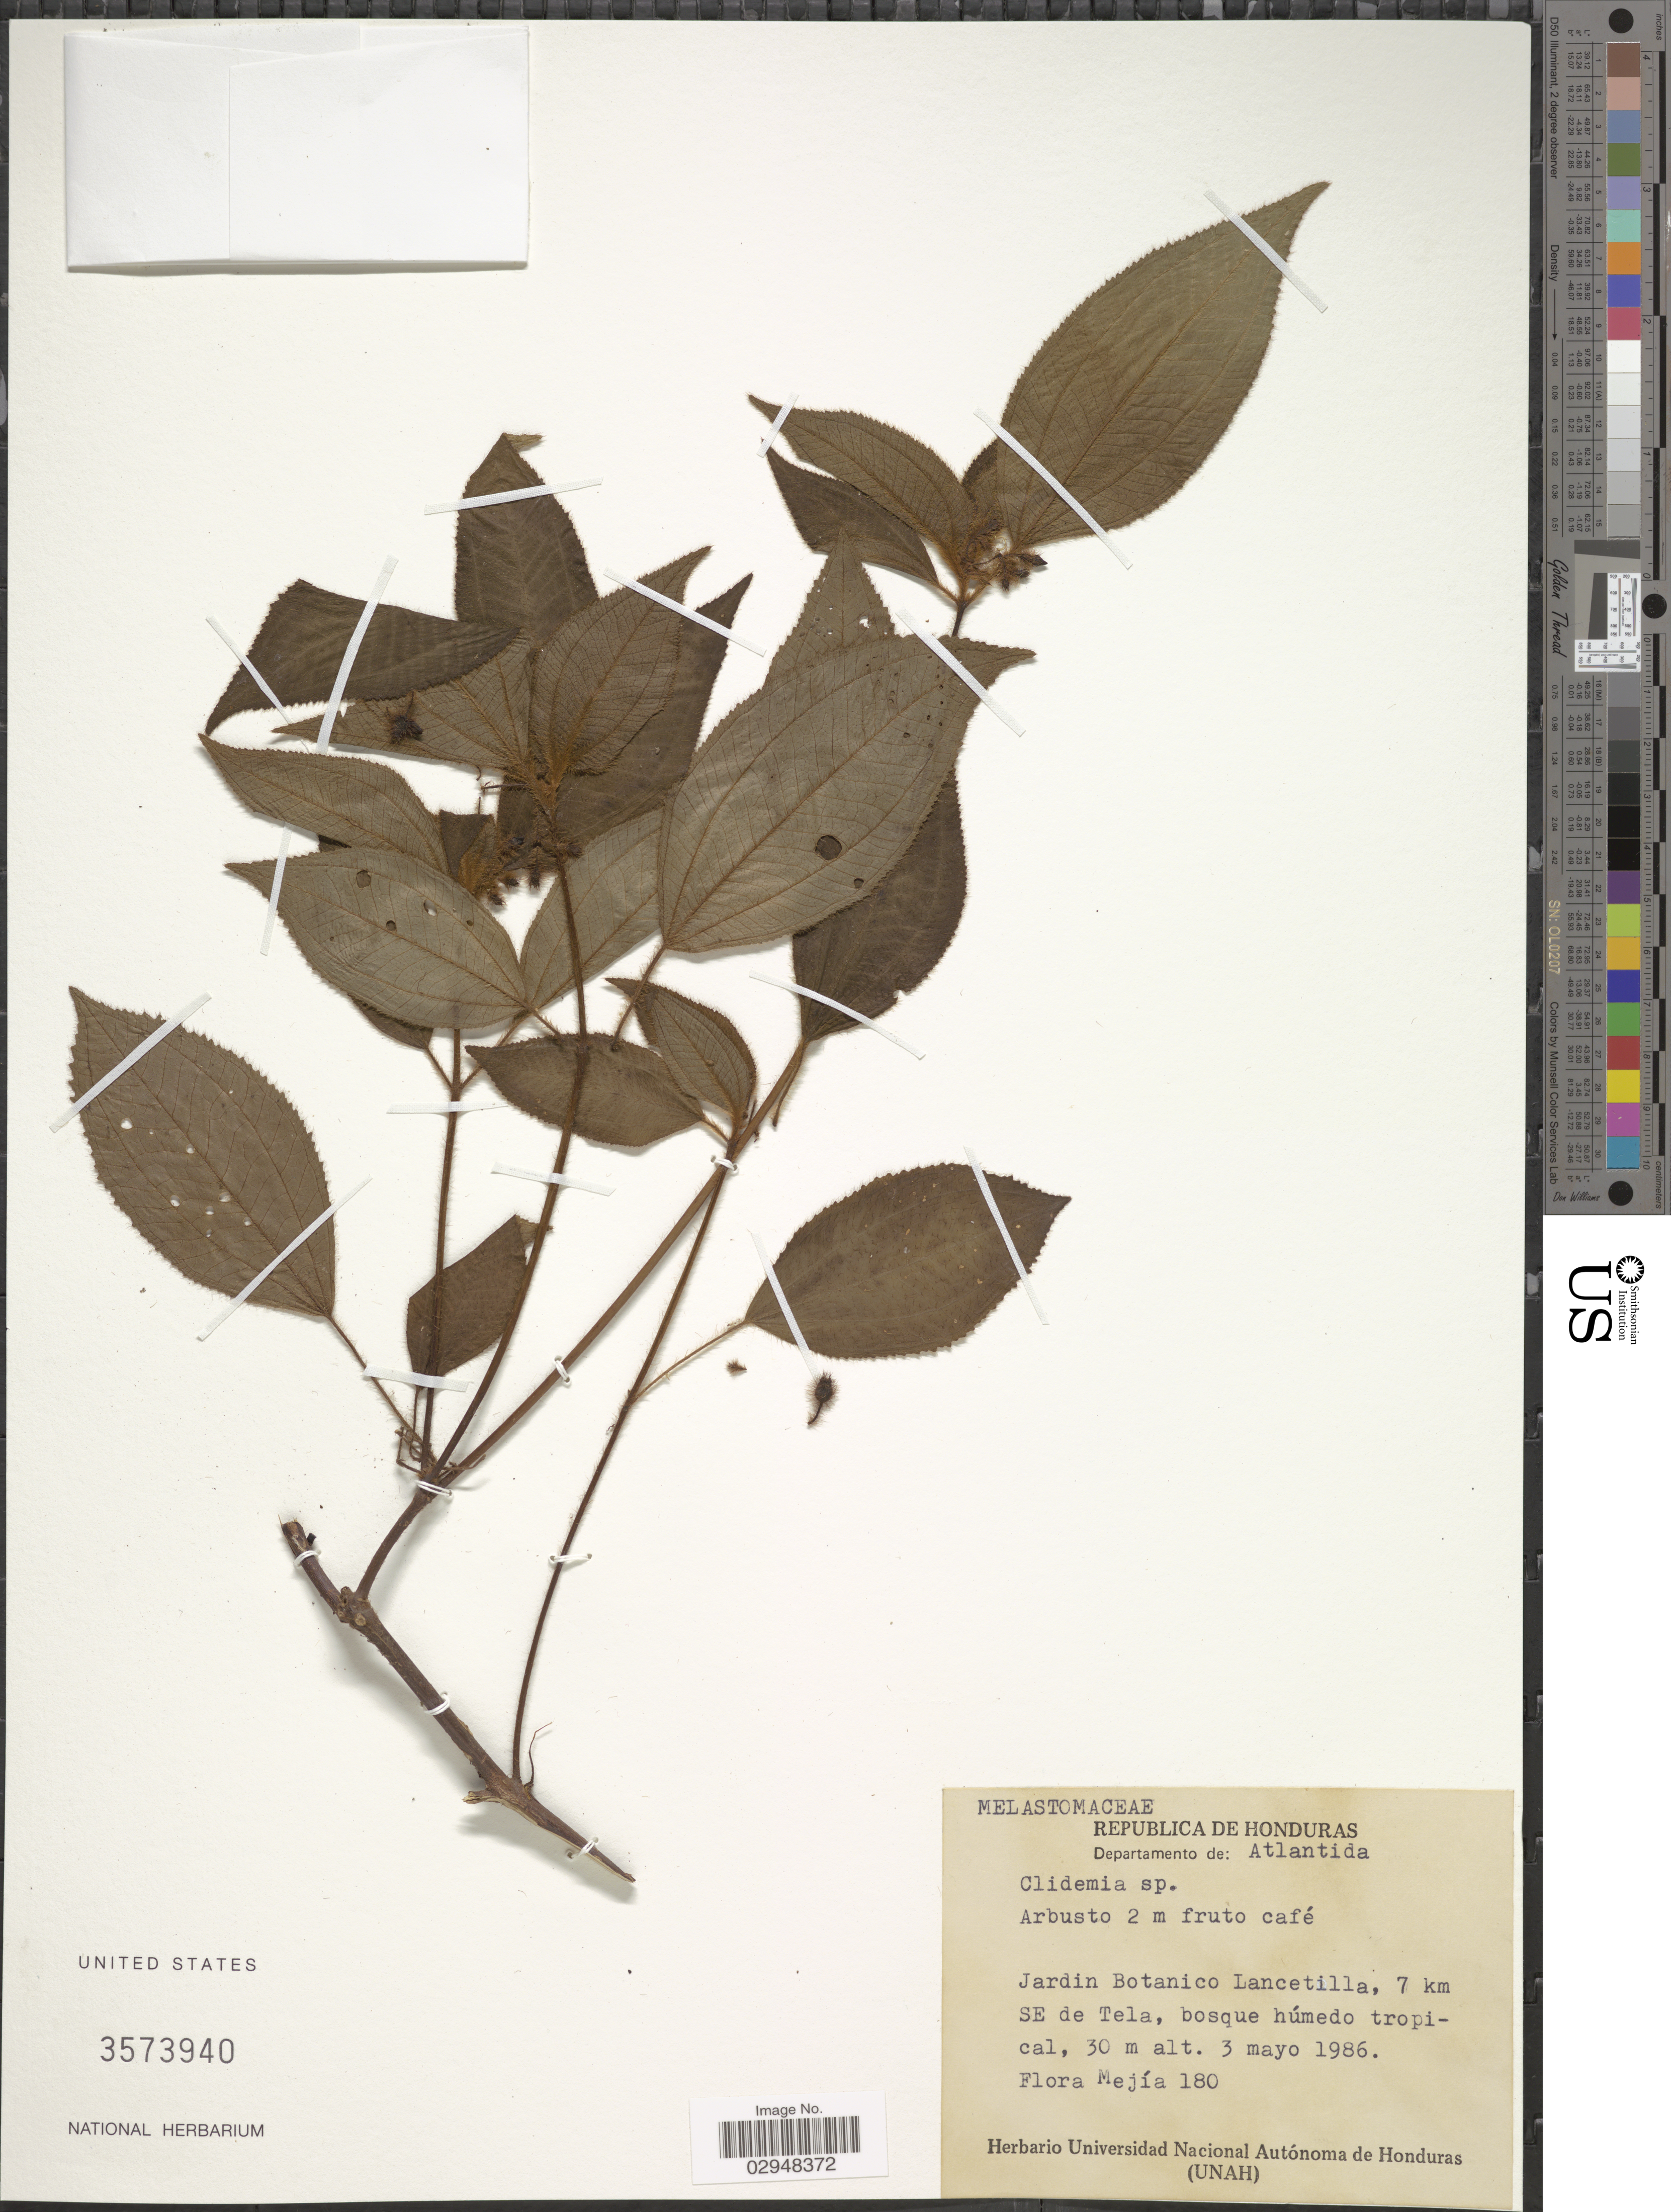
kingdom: Plantae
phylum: Tracheophyta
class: Magnoliopsida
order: Myrtales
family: Melastomataceae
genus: Clidemia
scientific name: Clidemia sp.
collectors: F. Mejia C.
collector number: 180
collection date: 1986-05-03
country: Honduras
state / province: Atlántida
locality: Departamento de Atlantida, Jardin Botanico Lancetilla, 7 km SE de Tela.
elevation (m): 30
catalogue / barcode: US 3573940